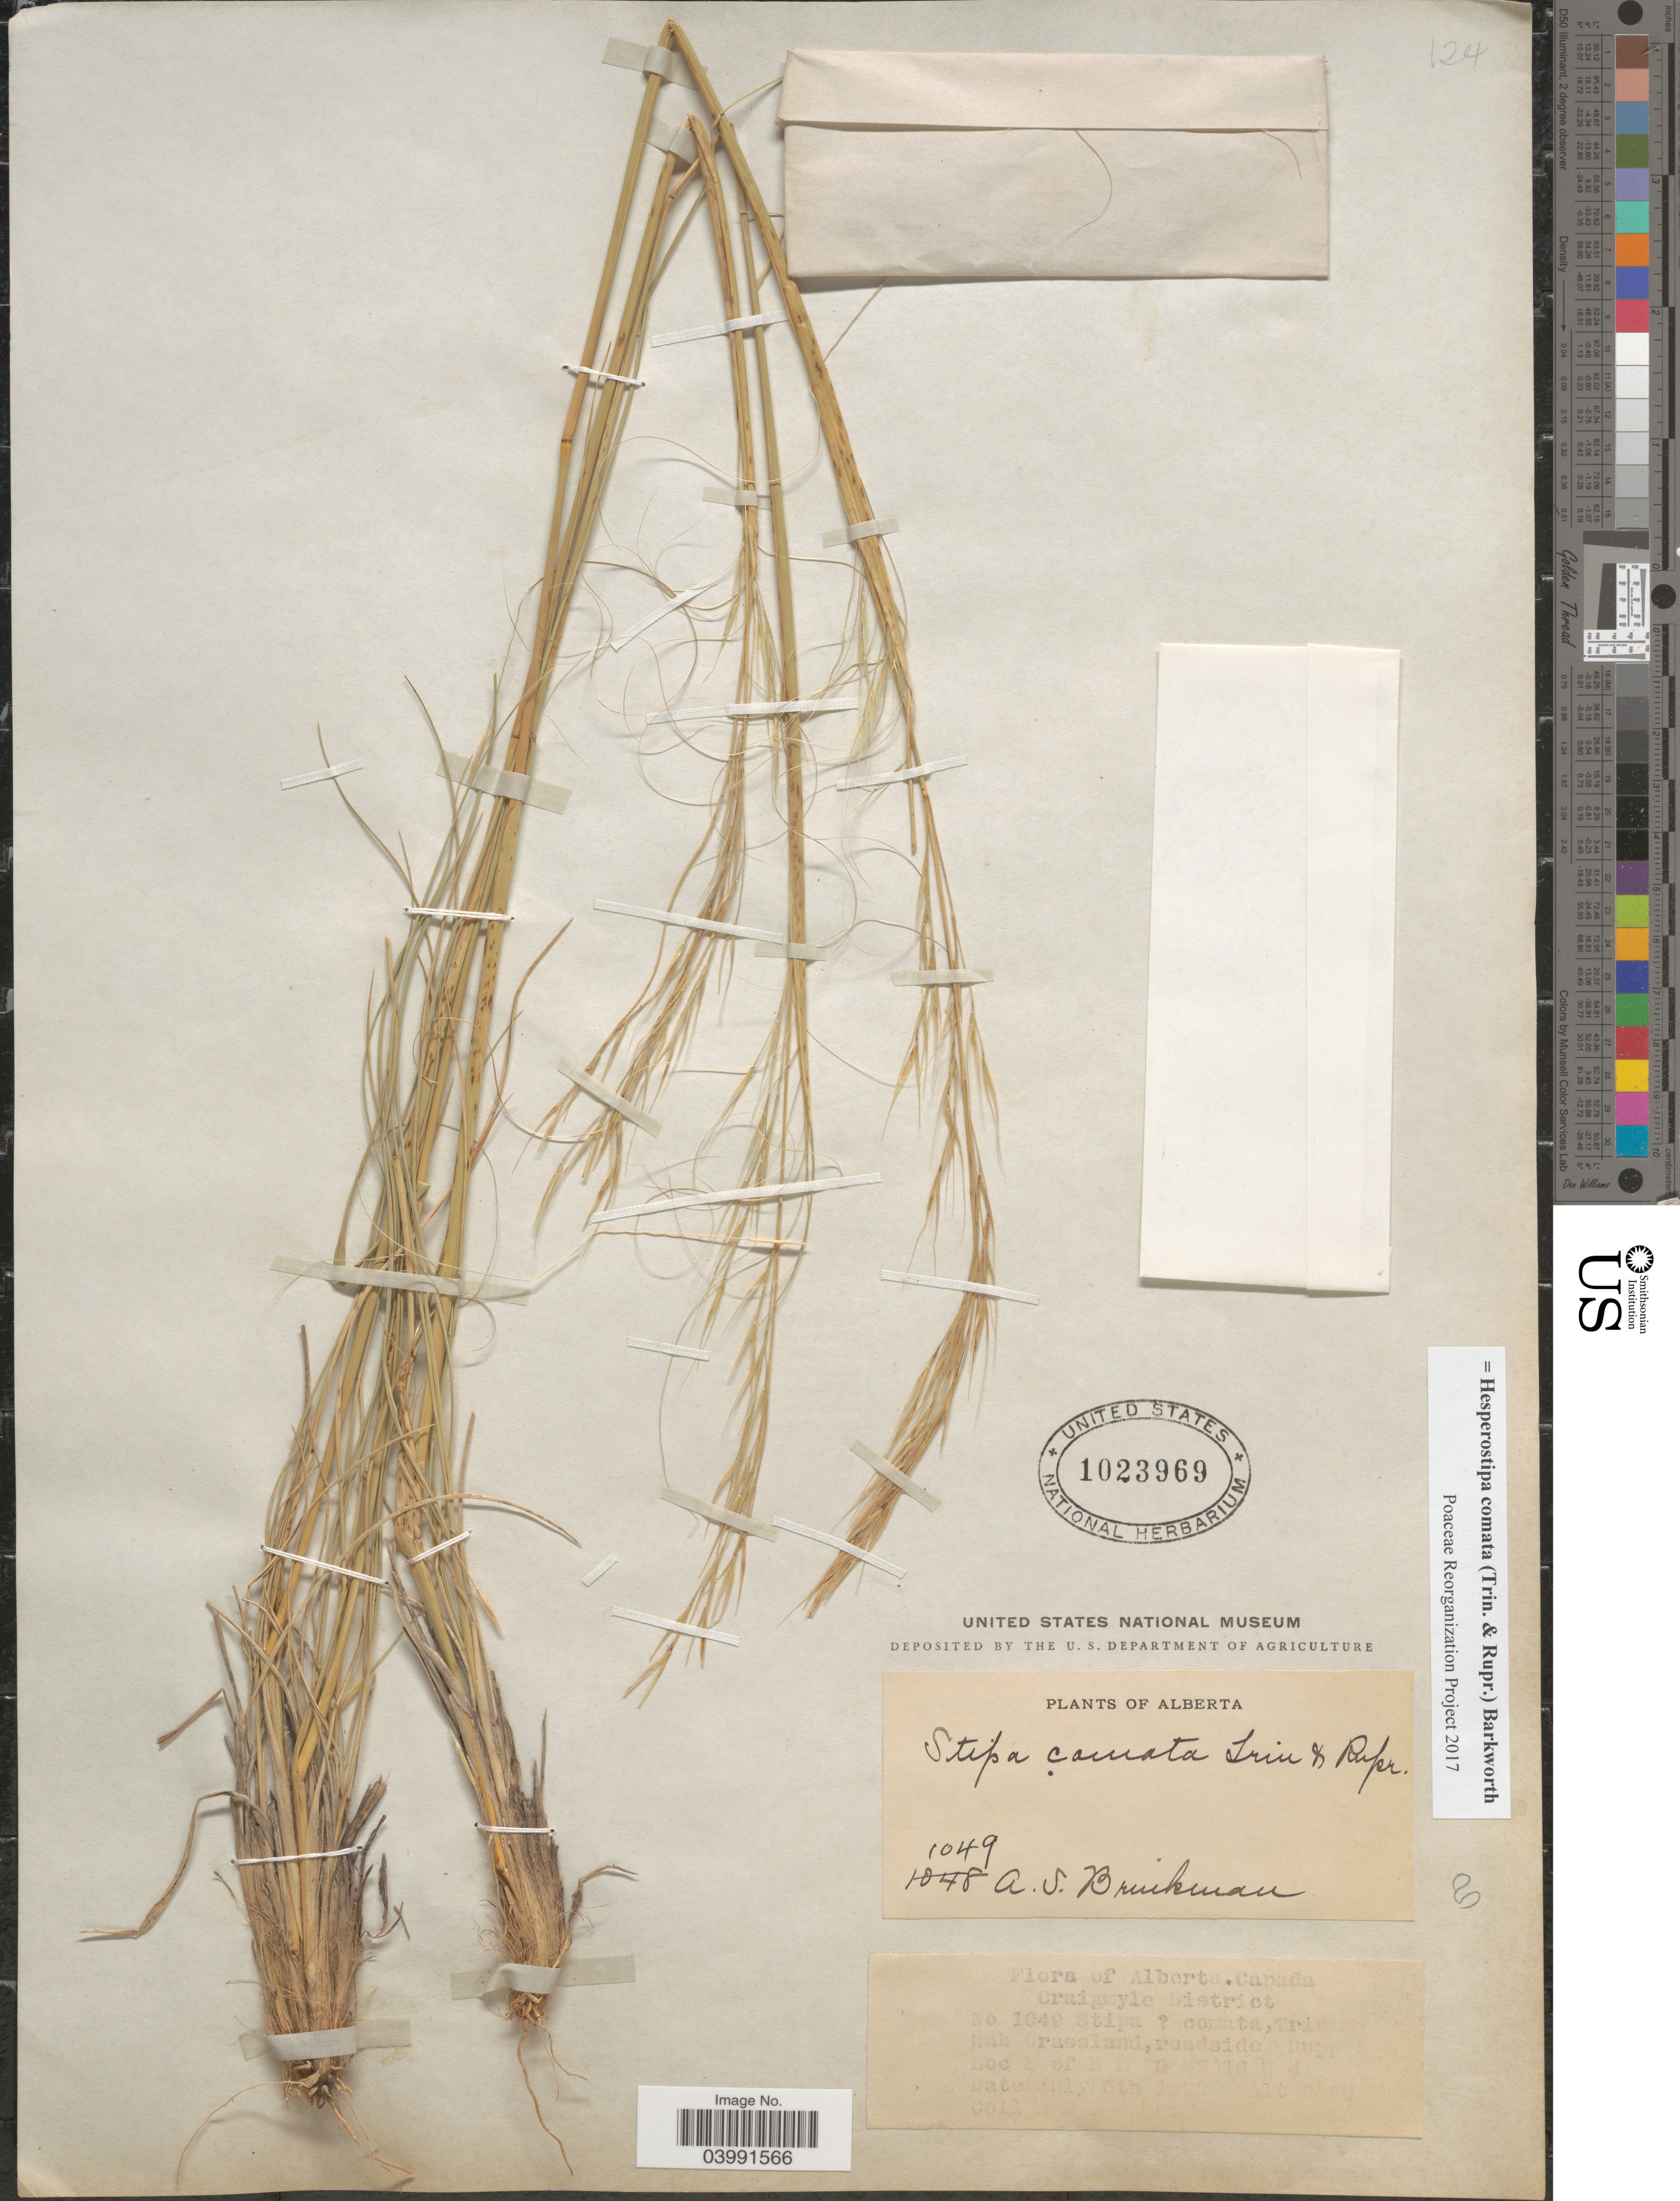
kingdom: Plantae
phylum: Tracheophyta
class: Liliopsida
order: Poales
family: Poaceae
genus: Hesperostipa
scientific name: Hesperostipa comata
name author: (Trin. & Rupr.) Barkworth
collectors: A. Brinkman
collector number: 1049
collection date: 1993-07-05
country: Canada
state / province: Alberta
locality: Craigmyle District. [illegible text]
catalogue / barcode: US 1023969